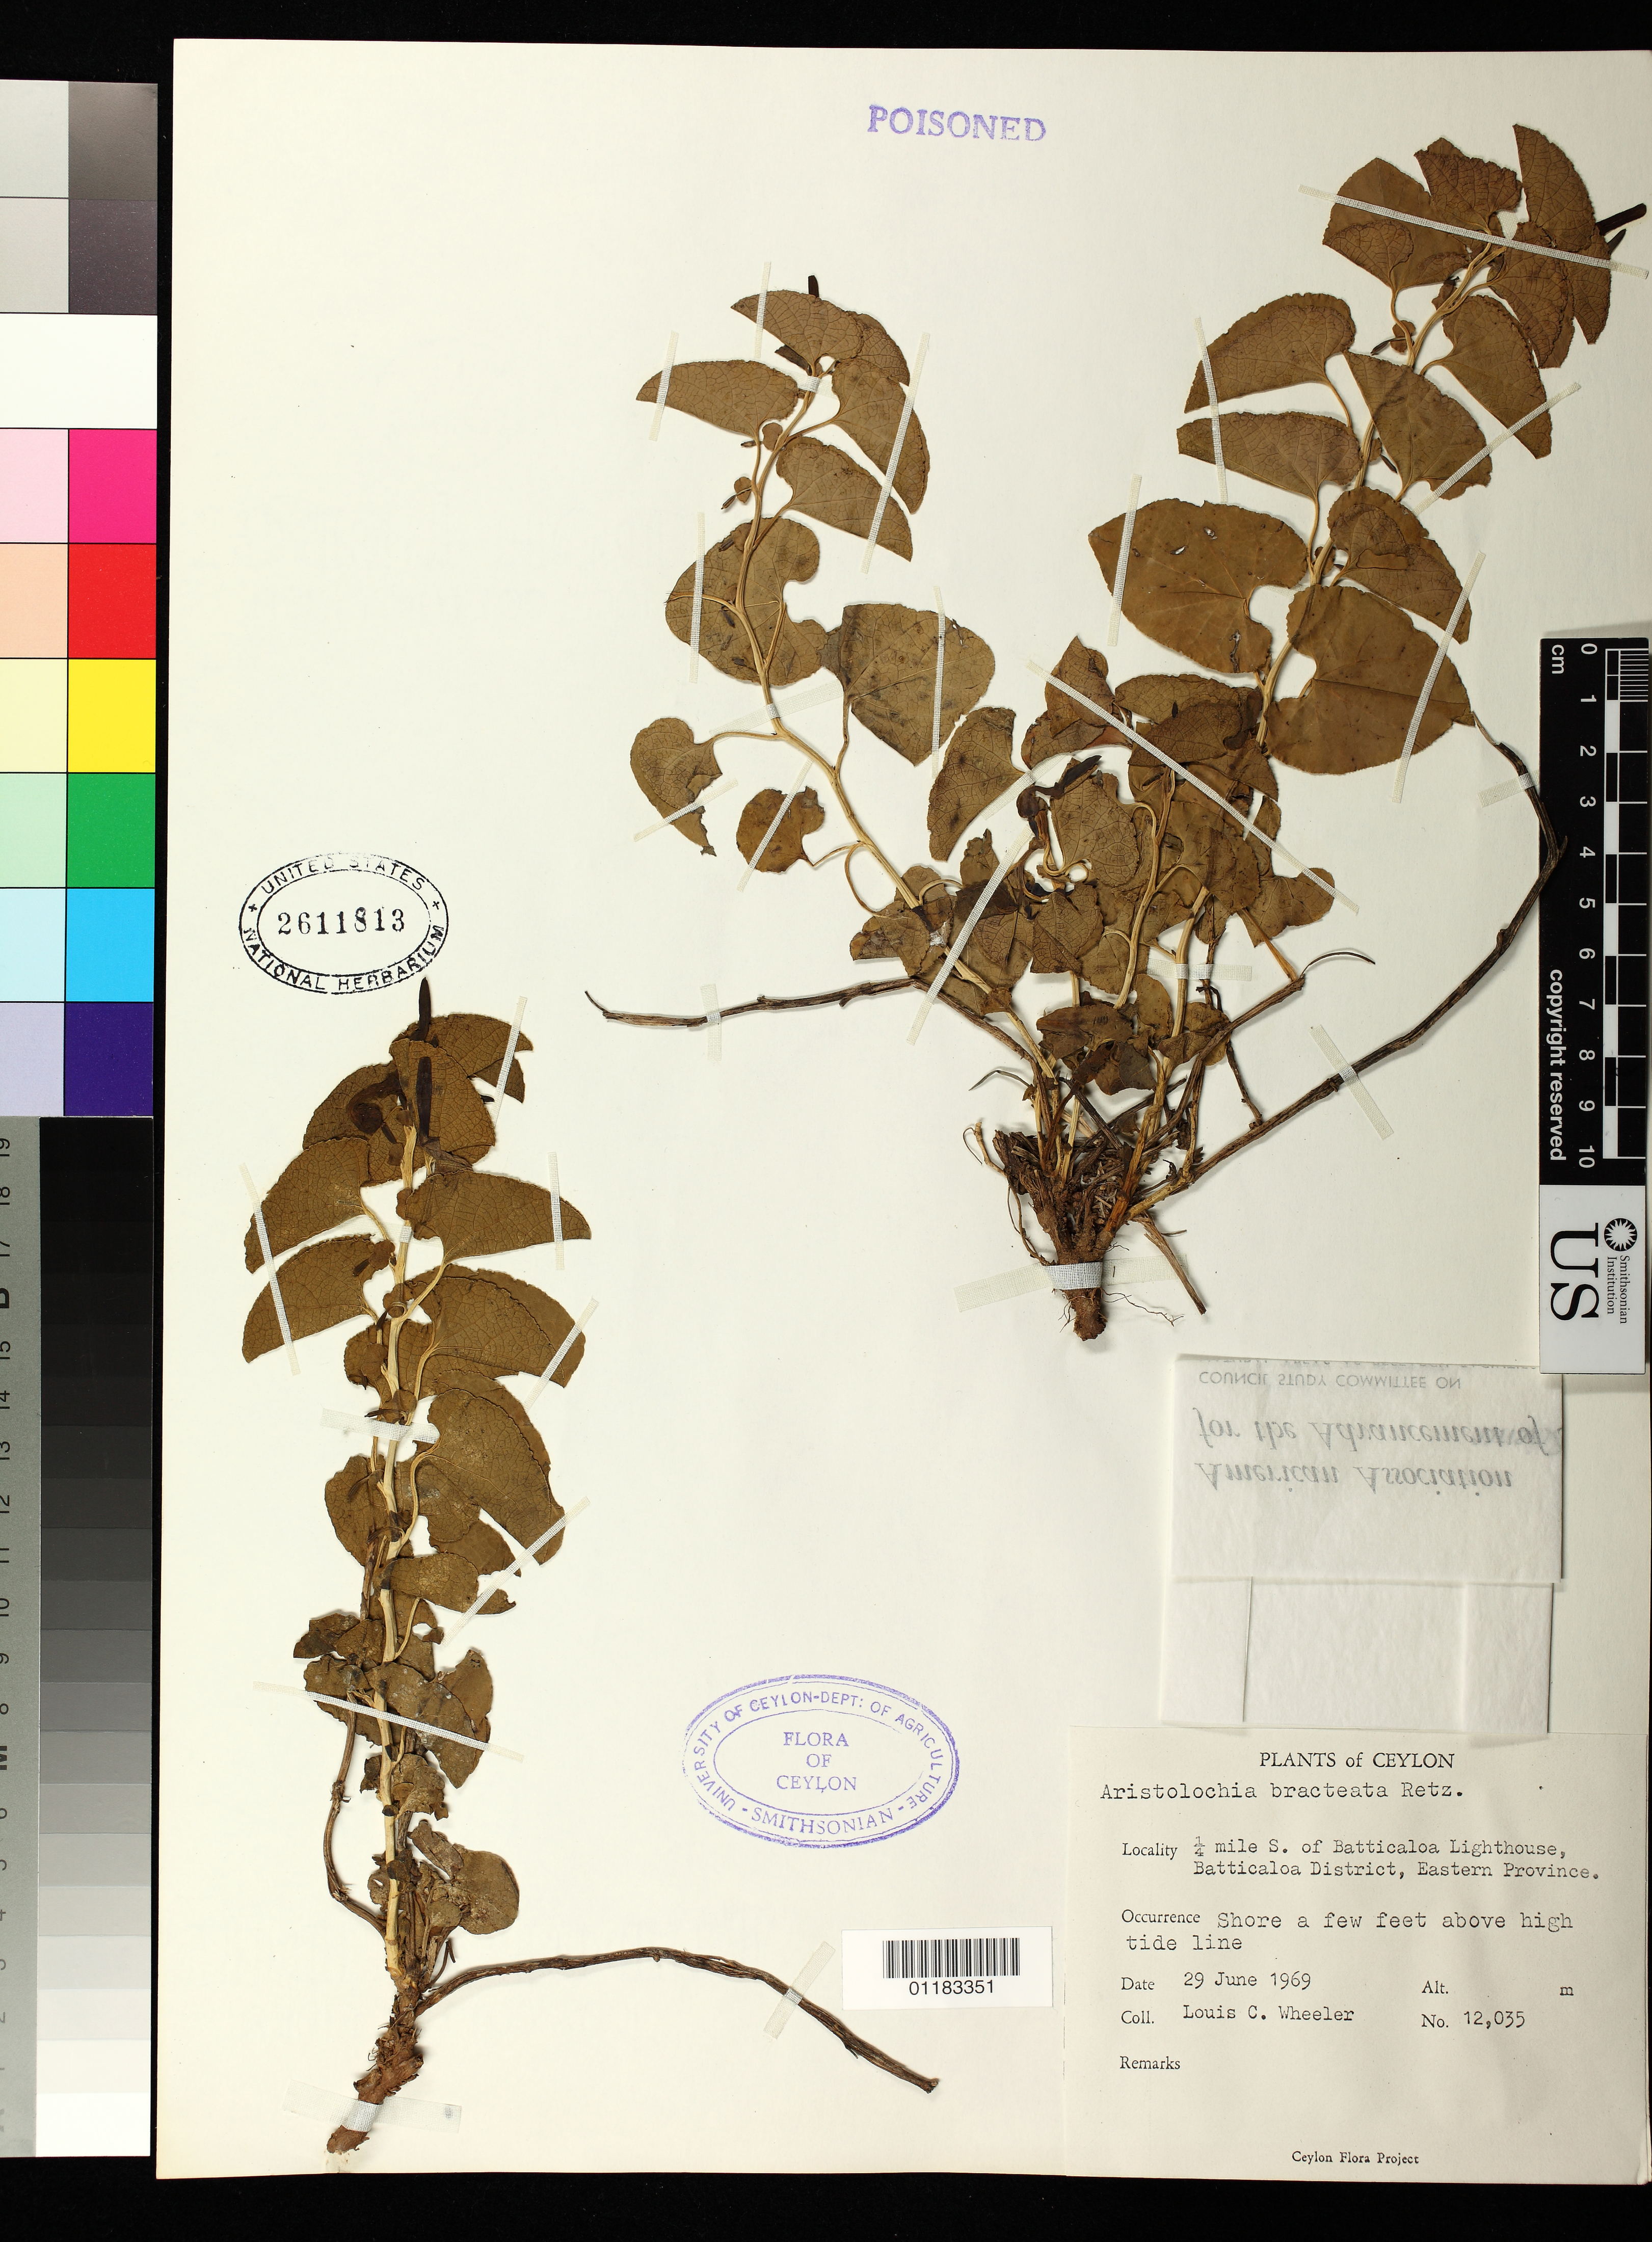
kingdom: Plantae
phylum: Tracheophyta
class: Magnoliopsida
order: Piperales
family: Aristolochiaceae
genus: Aristolochia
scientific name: Aristolochia bracteolata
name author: Lam.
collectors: L. C. Wheeler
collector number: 12035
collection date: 1969-06-29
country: Sri Lanka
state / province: Eastern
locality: .25 mile S. of Batticaloa Lighthouse, Batticaloa District,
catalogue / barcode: US 2611813